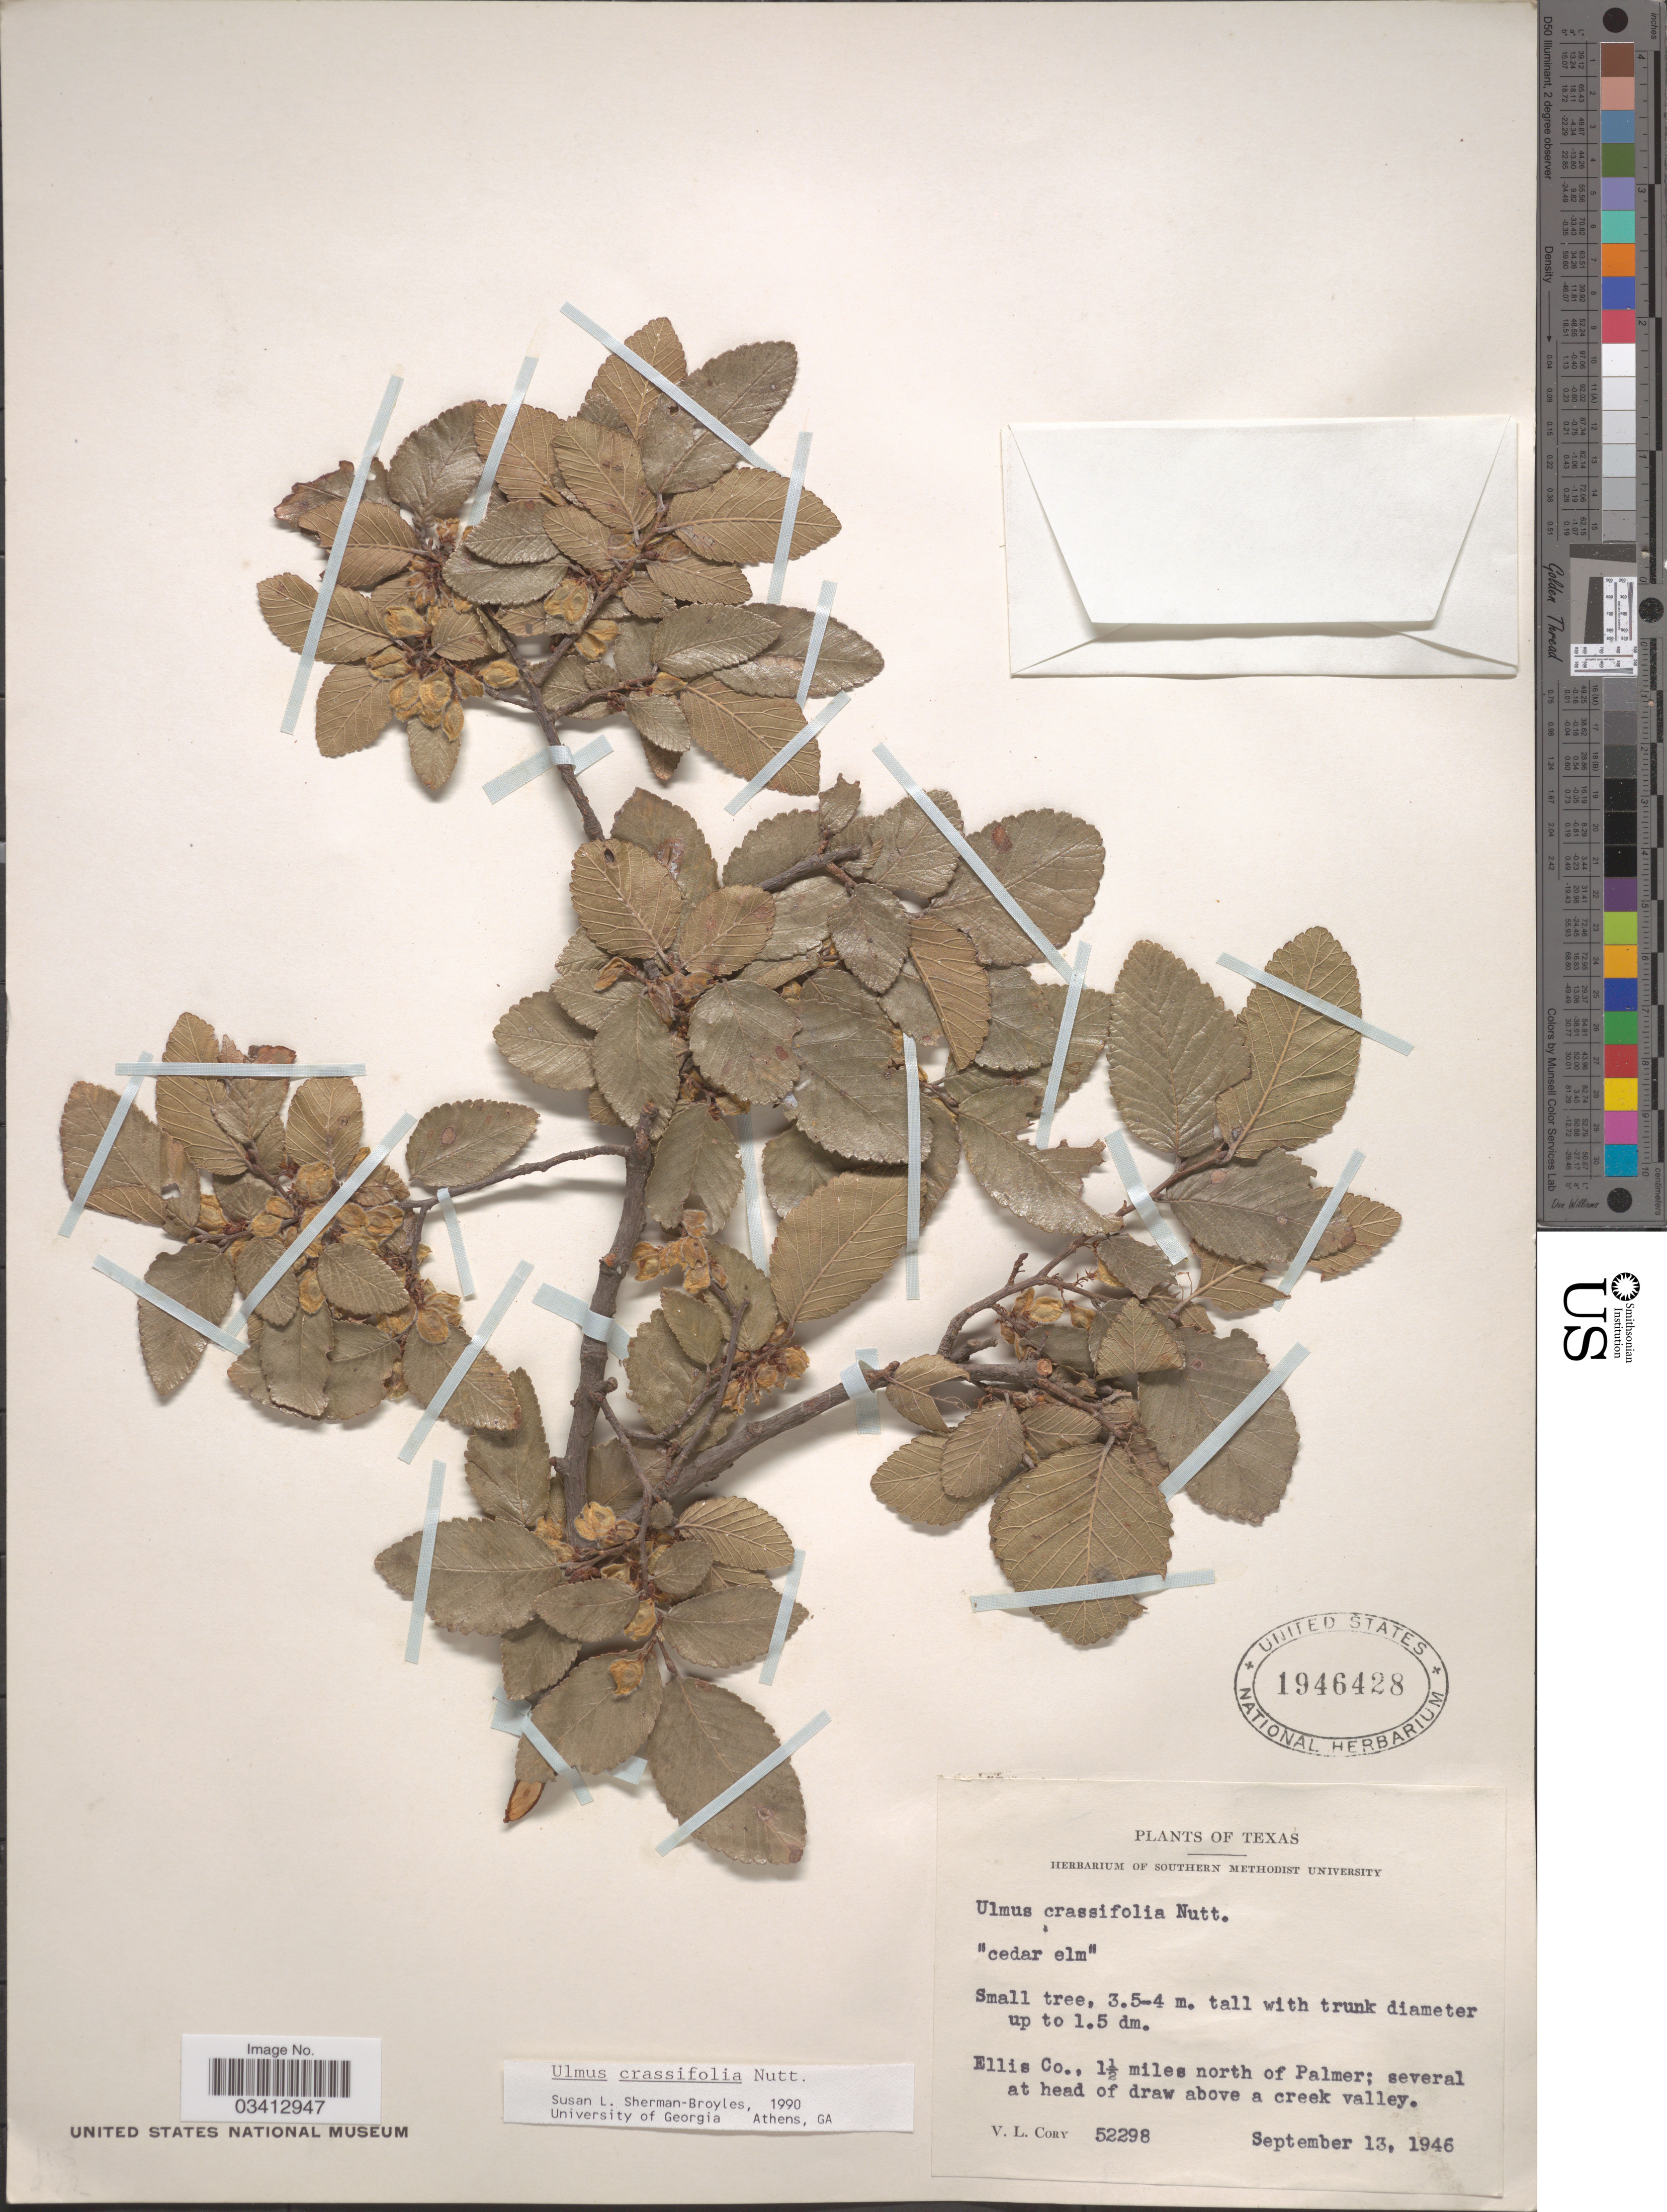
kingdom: Plantae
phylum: Tracheophyta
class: Magnoliopsida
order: Rosales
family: Ulmaceae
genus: Ulmus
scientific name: Ulmus crassifolia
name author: Nutt.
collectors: V. Cory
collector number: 52298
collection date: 1946-09-13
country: United States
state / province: Texas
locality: Ellis Co., 1½ mile north of Palmer; several at head of draw above a creek valley.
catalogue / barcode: US 1946428